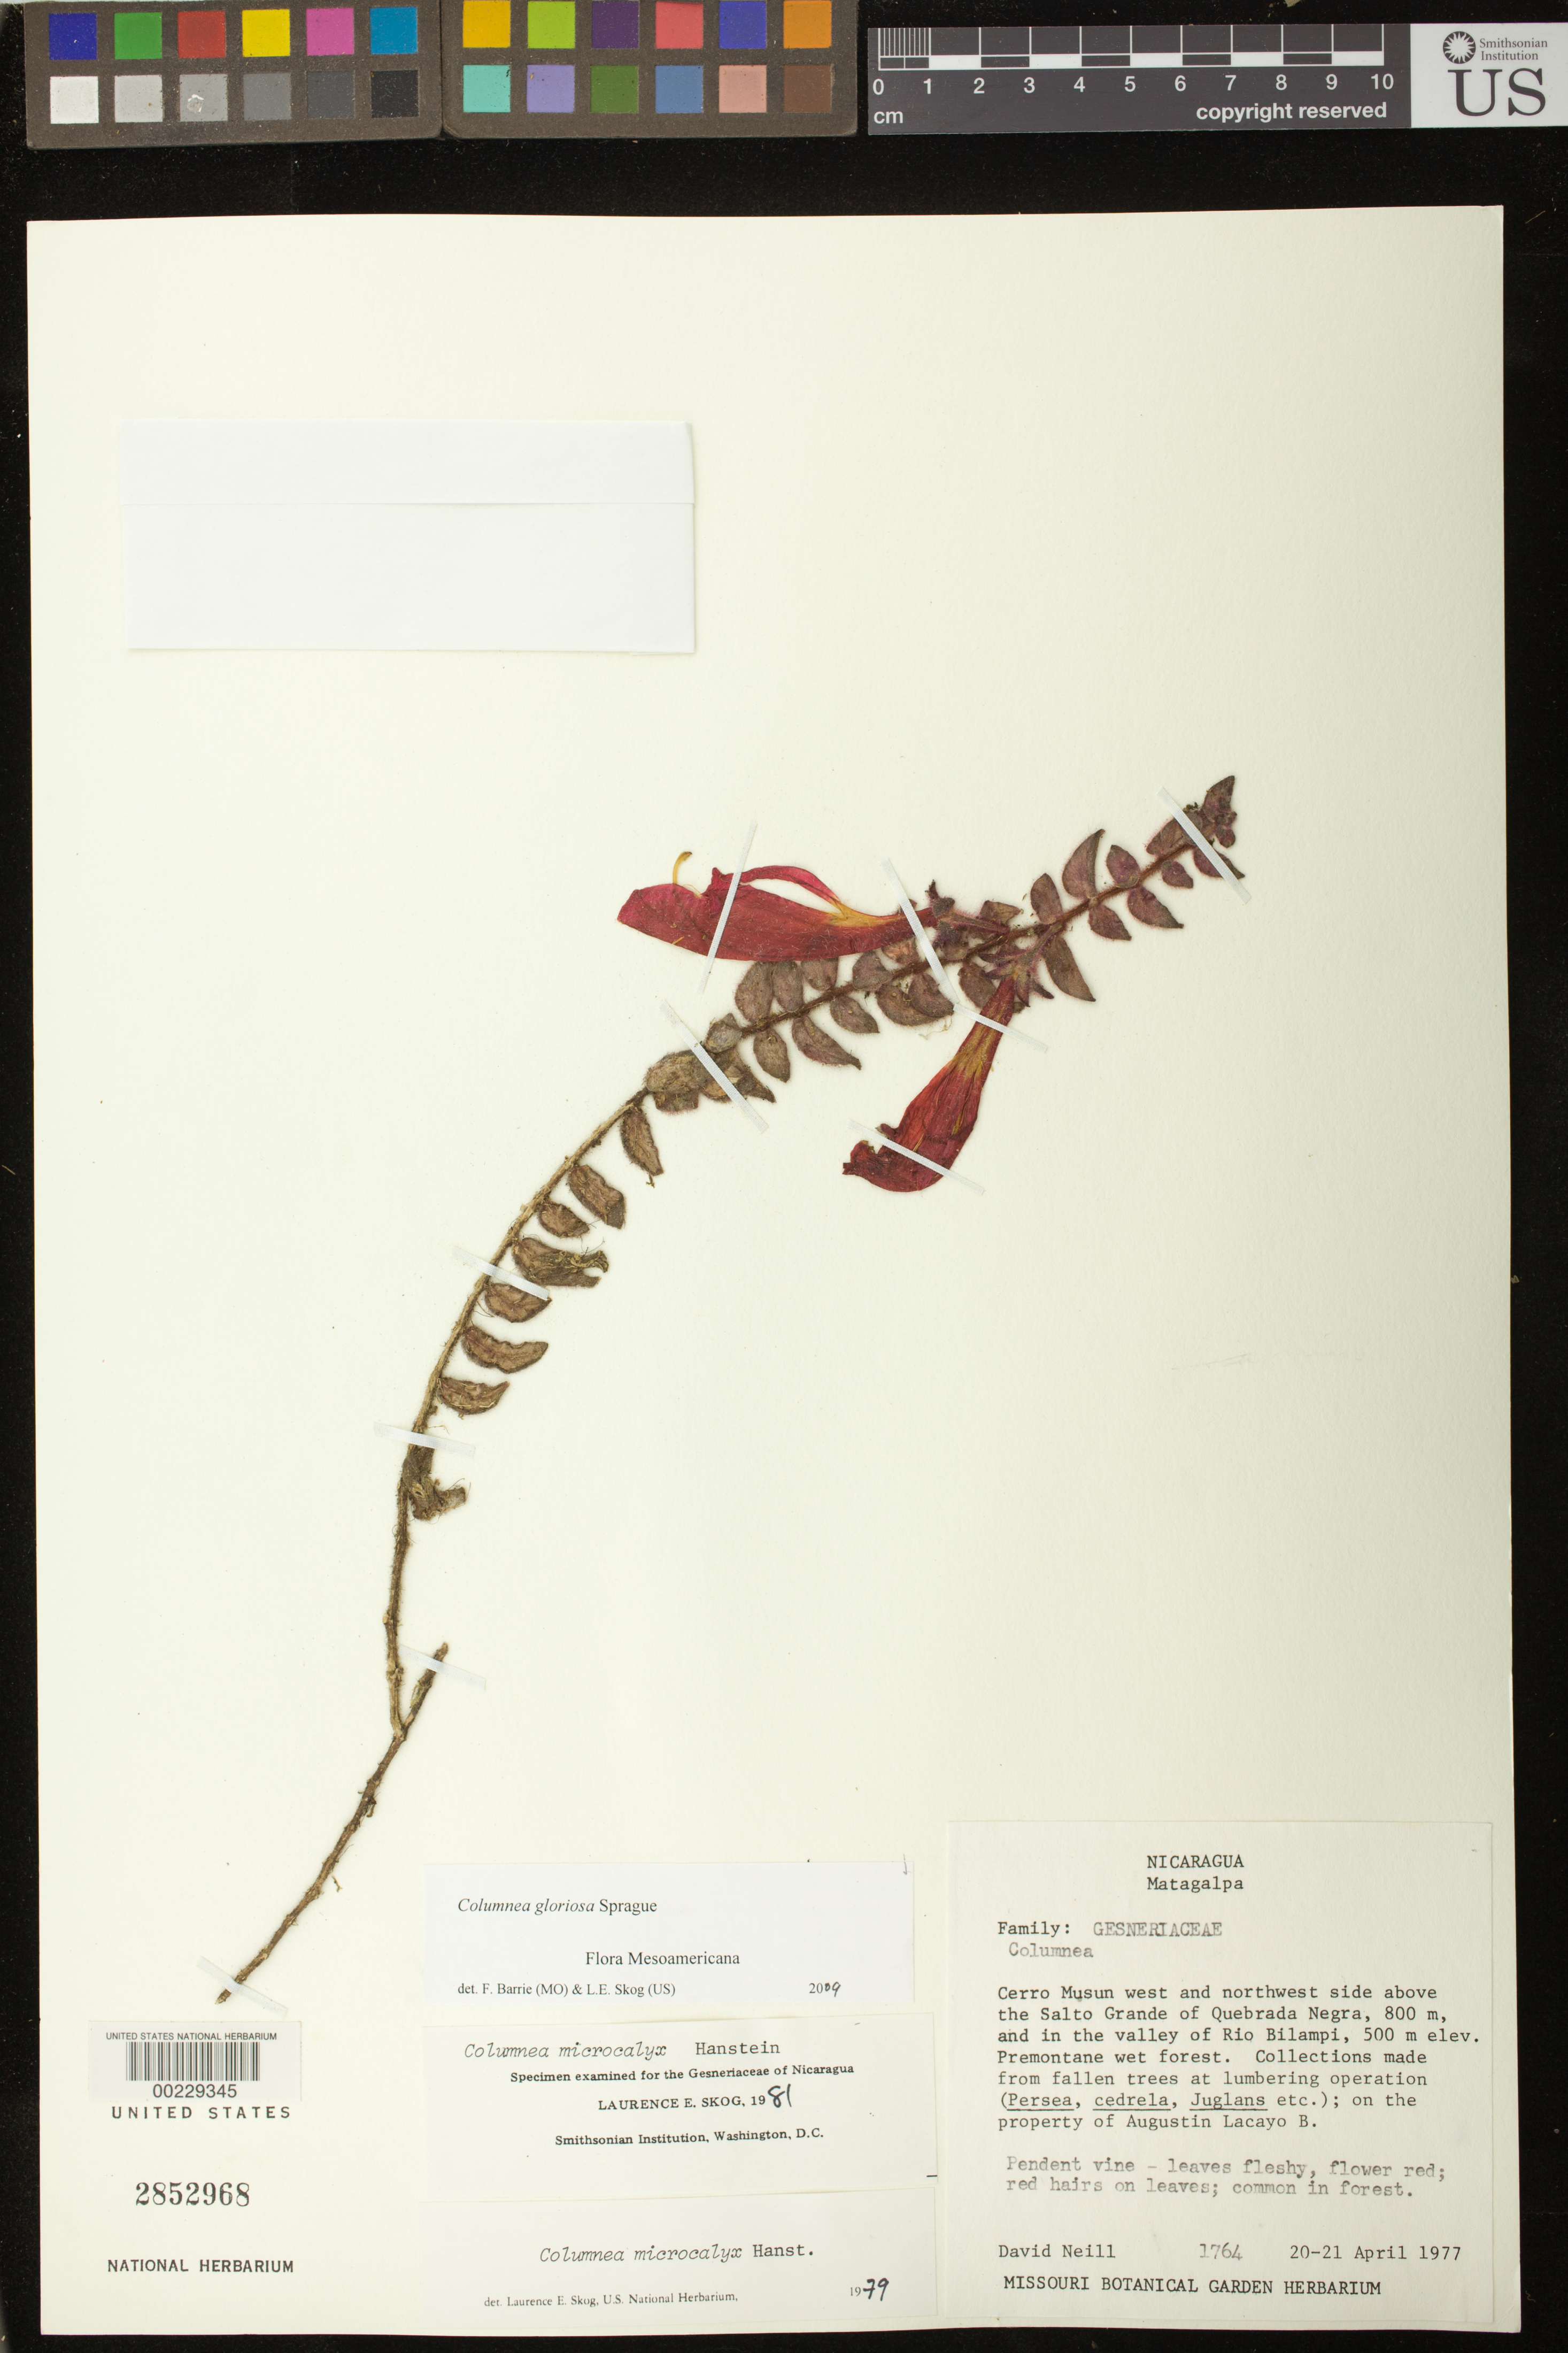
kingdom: Plantae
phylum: Tracheophyta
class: Magnoliopsida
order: Lamiales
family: Gesneriaceae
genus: Columnea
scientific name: Columnea gloriosa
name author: Sprague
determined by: Barrie, F. R.; Skog, Laurence E.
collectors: D. A. Neill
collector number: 1764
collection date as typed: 20-21 Apr 1977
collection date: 1977-04-20/1977-04-21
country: Nicaragua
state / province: Matagalpa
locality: Cerro Musun west and northwest side above the Salto Grande of Quebrada Negra, and in the valley of Rio Bilampi, on property of Augustin Lacayo B.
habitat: Premontane wet forest, fallen trees at lumbering operation ...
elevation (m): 500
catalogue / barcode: US 2852968